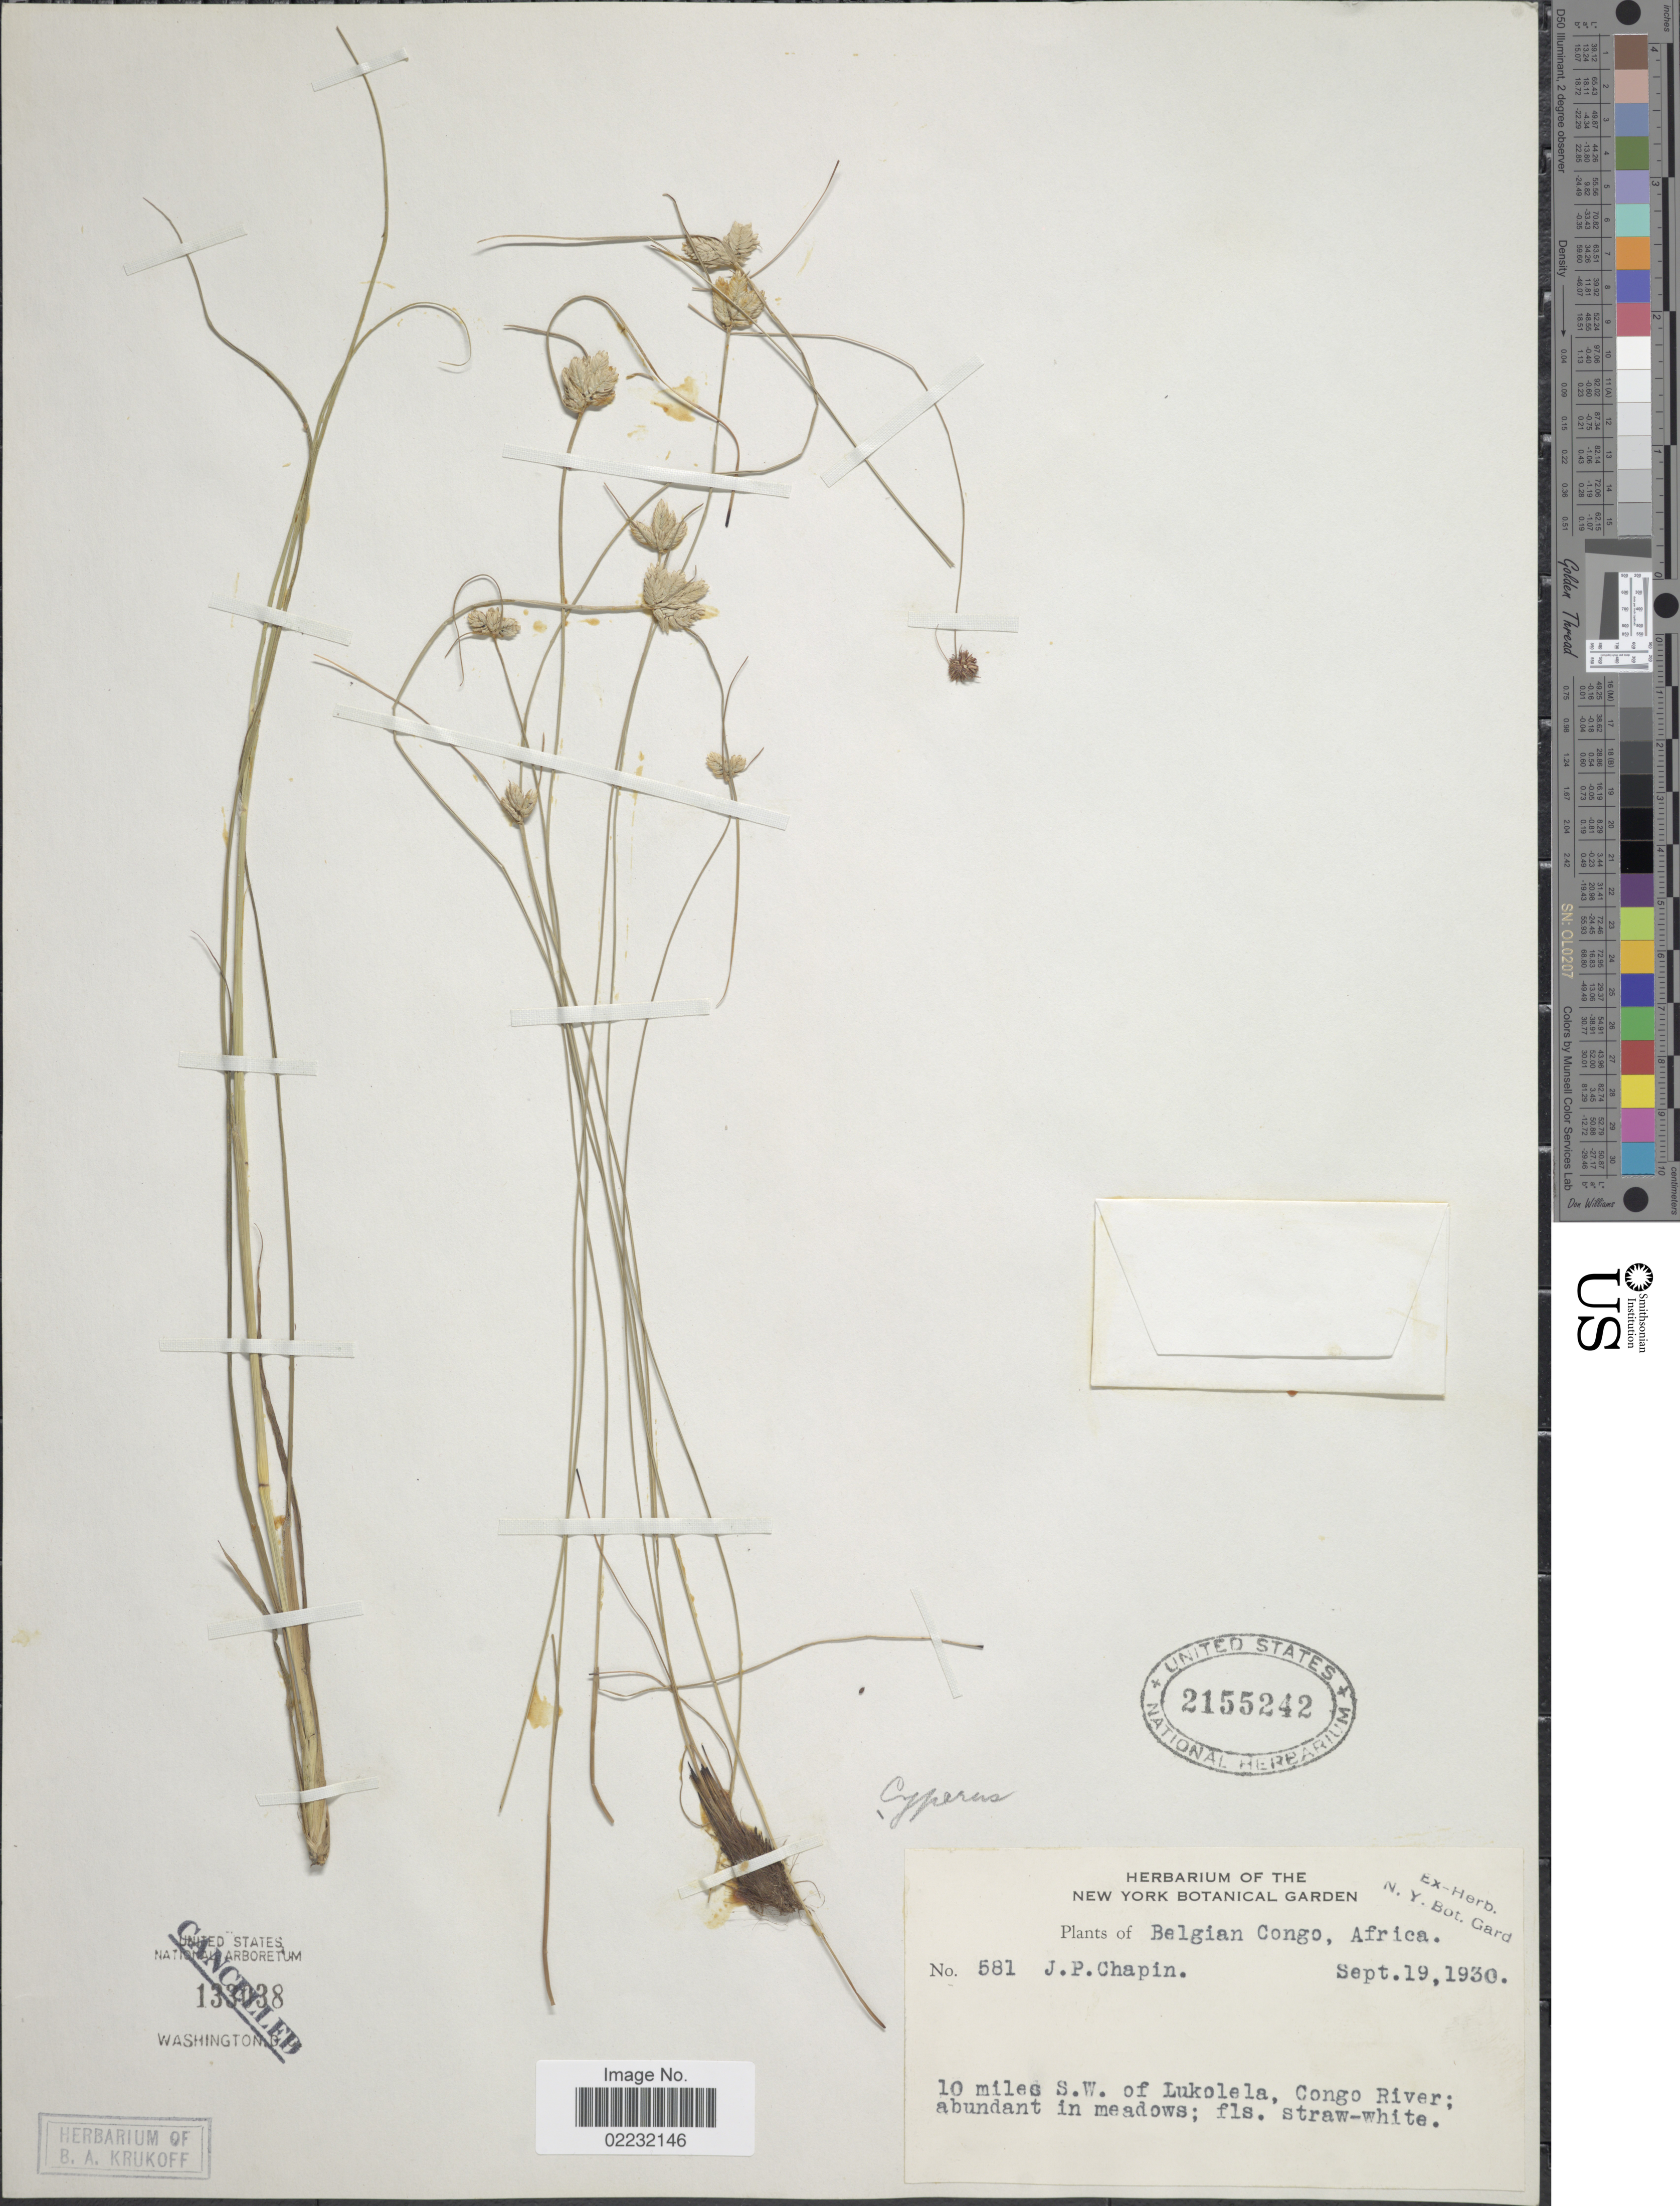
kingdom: Plantae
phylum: Tracheophyta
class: Liliopsida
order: Poales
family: Cyperaceae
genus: Cyperus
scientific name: Cyperus scaettae var. vanderystii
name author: (Cherm.) Reynders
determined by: Strong, Mark T., (BOT), Smithsonian Institution - National Museum of Natural History (UNITED STATES)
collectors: J. Chapin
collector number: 581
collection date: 1930-09-19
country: Congo, Democratic Republic of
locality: Belgian Congo, 10 miles S.W. of Lukolela, Congo River, abundant in meadows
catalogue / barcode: US 2155242